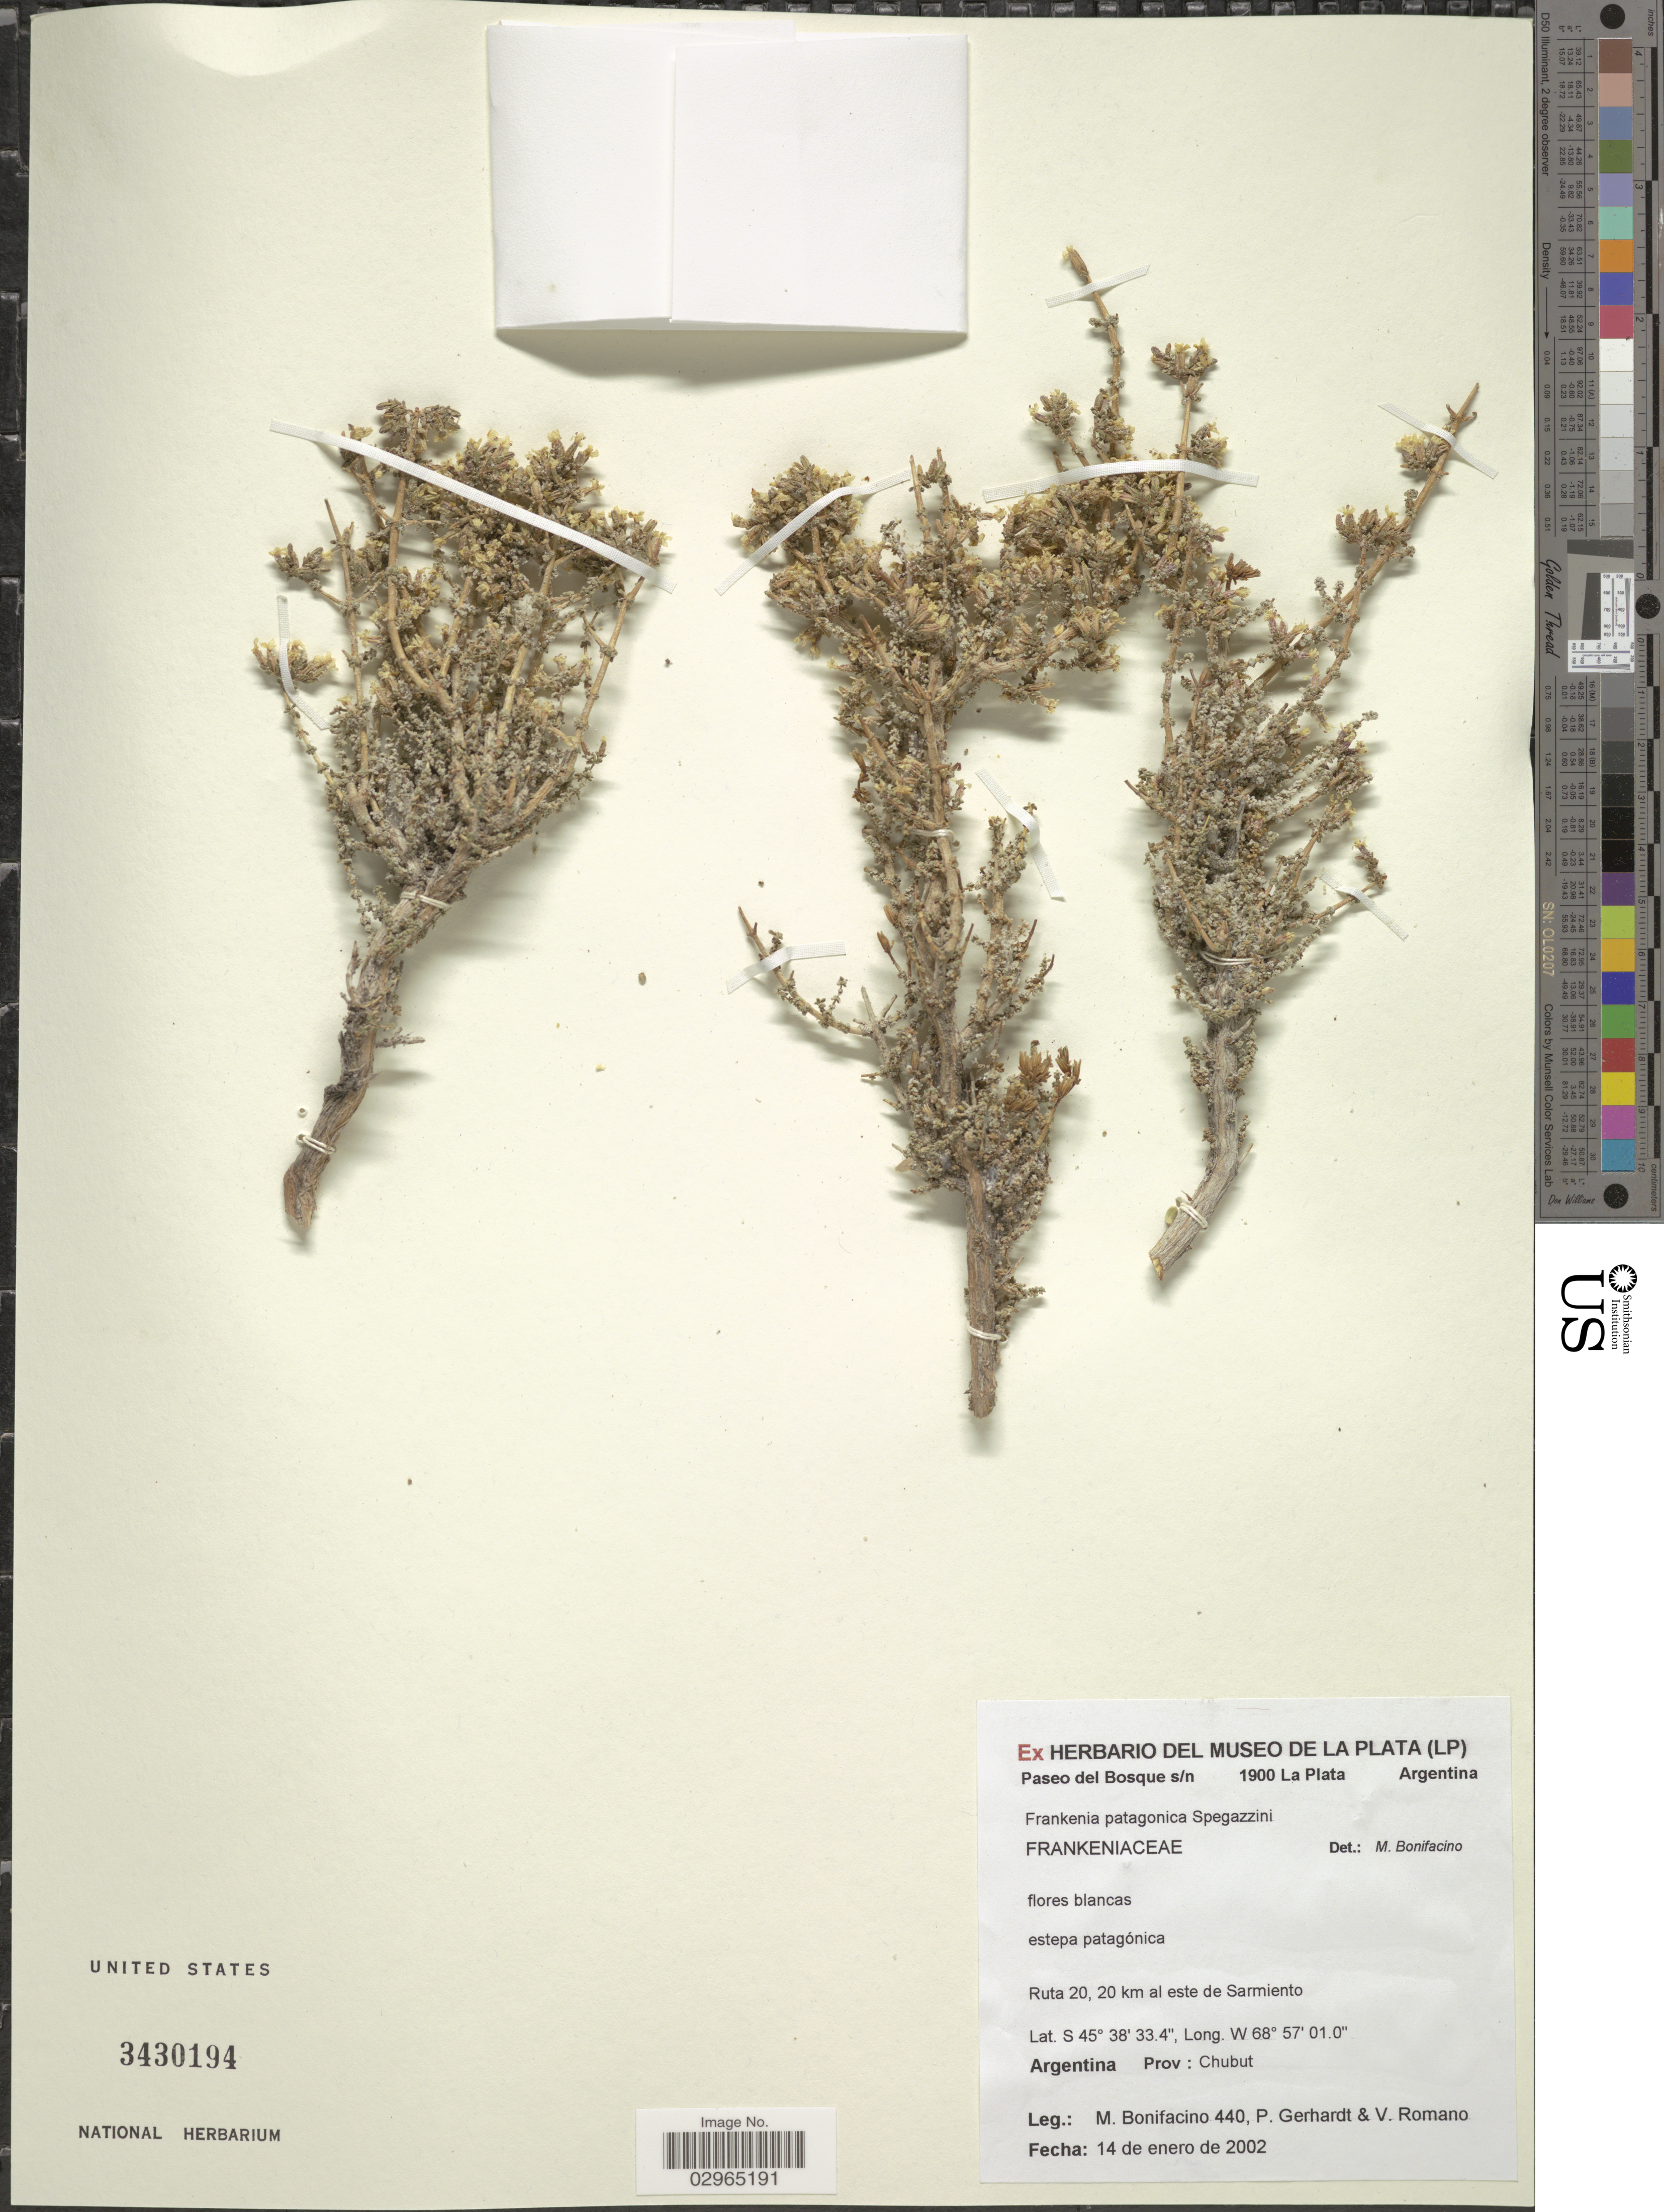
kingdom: Plantae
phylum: Tracheophyta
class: Magnoliopsida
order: Caryophyllales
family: Frankeniaceae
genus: Frankenia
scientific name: Frankenia patagonica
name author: Speg.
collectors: M. Bonifacino, P. Gerhardt & V. Romano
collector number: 0440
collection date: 2002-01-14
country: Argentina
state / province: Chubut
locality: Ruta 20, 20 km al este de Sarmiento. Prov: Chubut.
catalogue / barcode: US 3430194